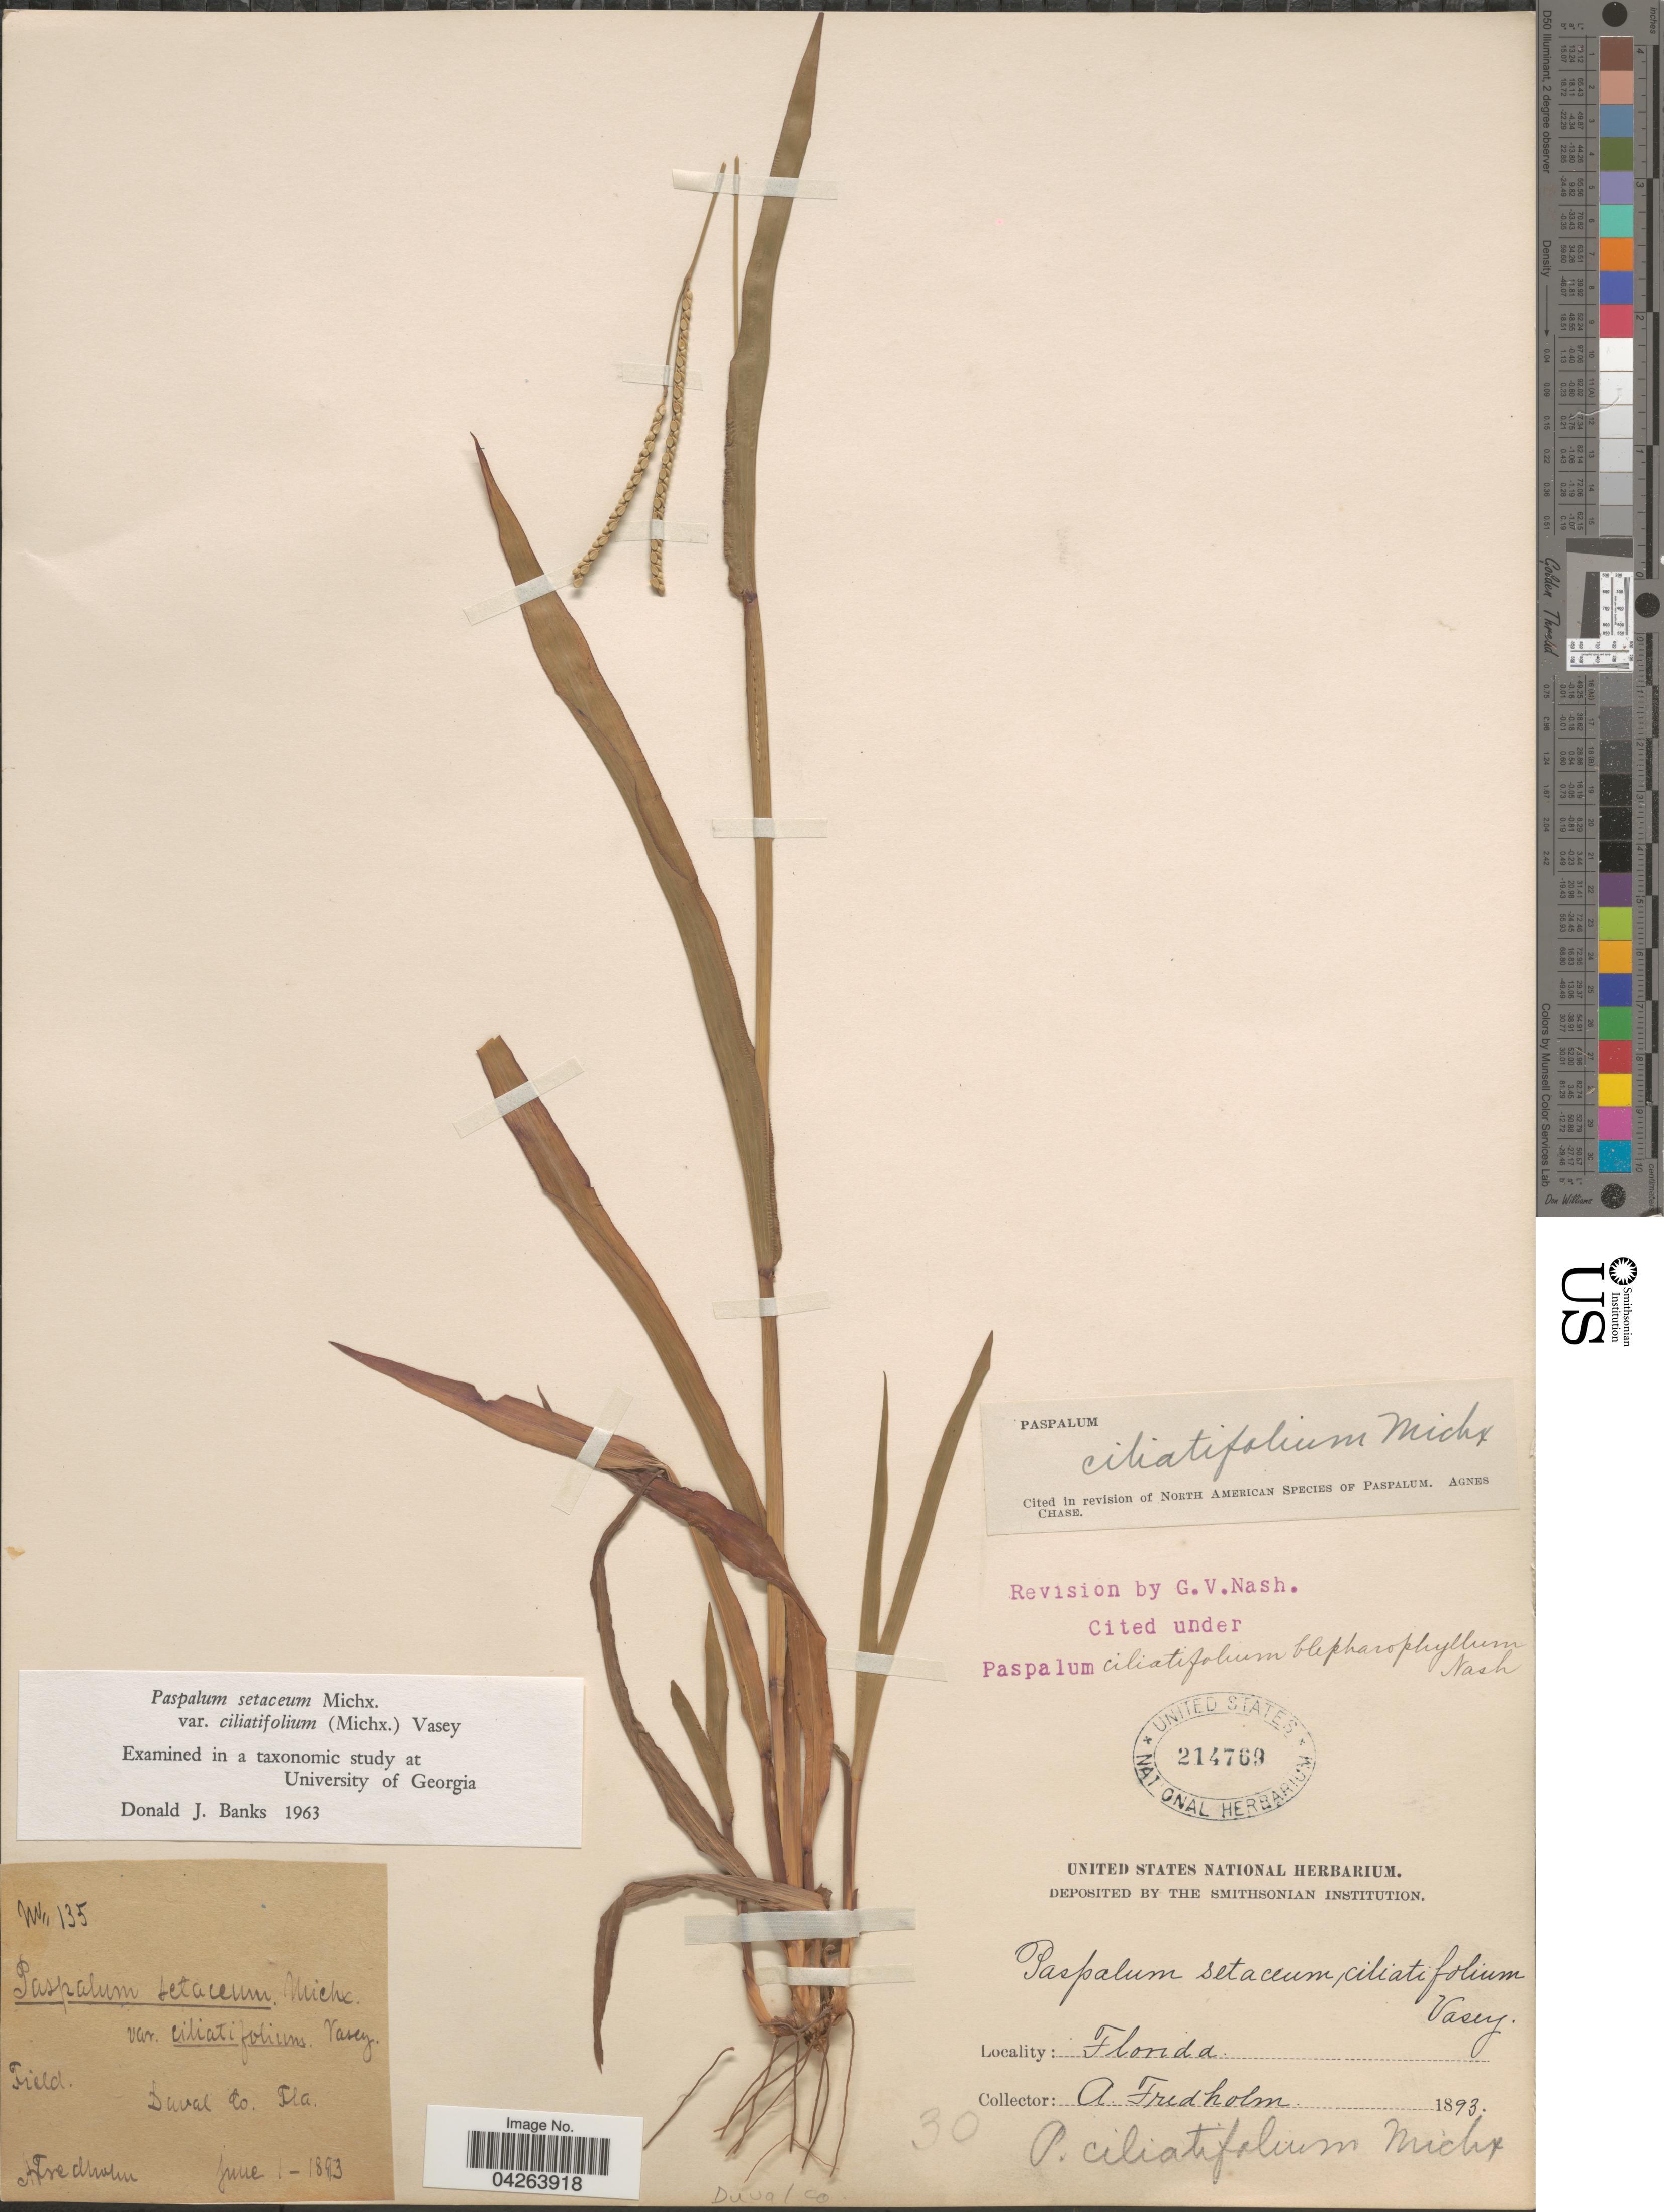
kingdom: Plantae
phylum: Tracheophyta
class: Liliopsida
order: Poales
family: Poaceae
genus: Paspalum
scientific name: Paspalum setaceum var. ciliatifolium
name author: (Michx.) Vasey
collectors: A. Fredholm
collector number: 135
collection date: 1893-06-01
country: United States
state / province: Florida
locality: Field. Duval Co.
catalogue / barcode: US 214769